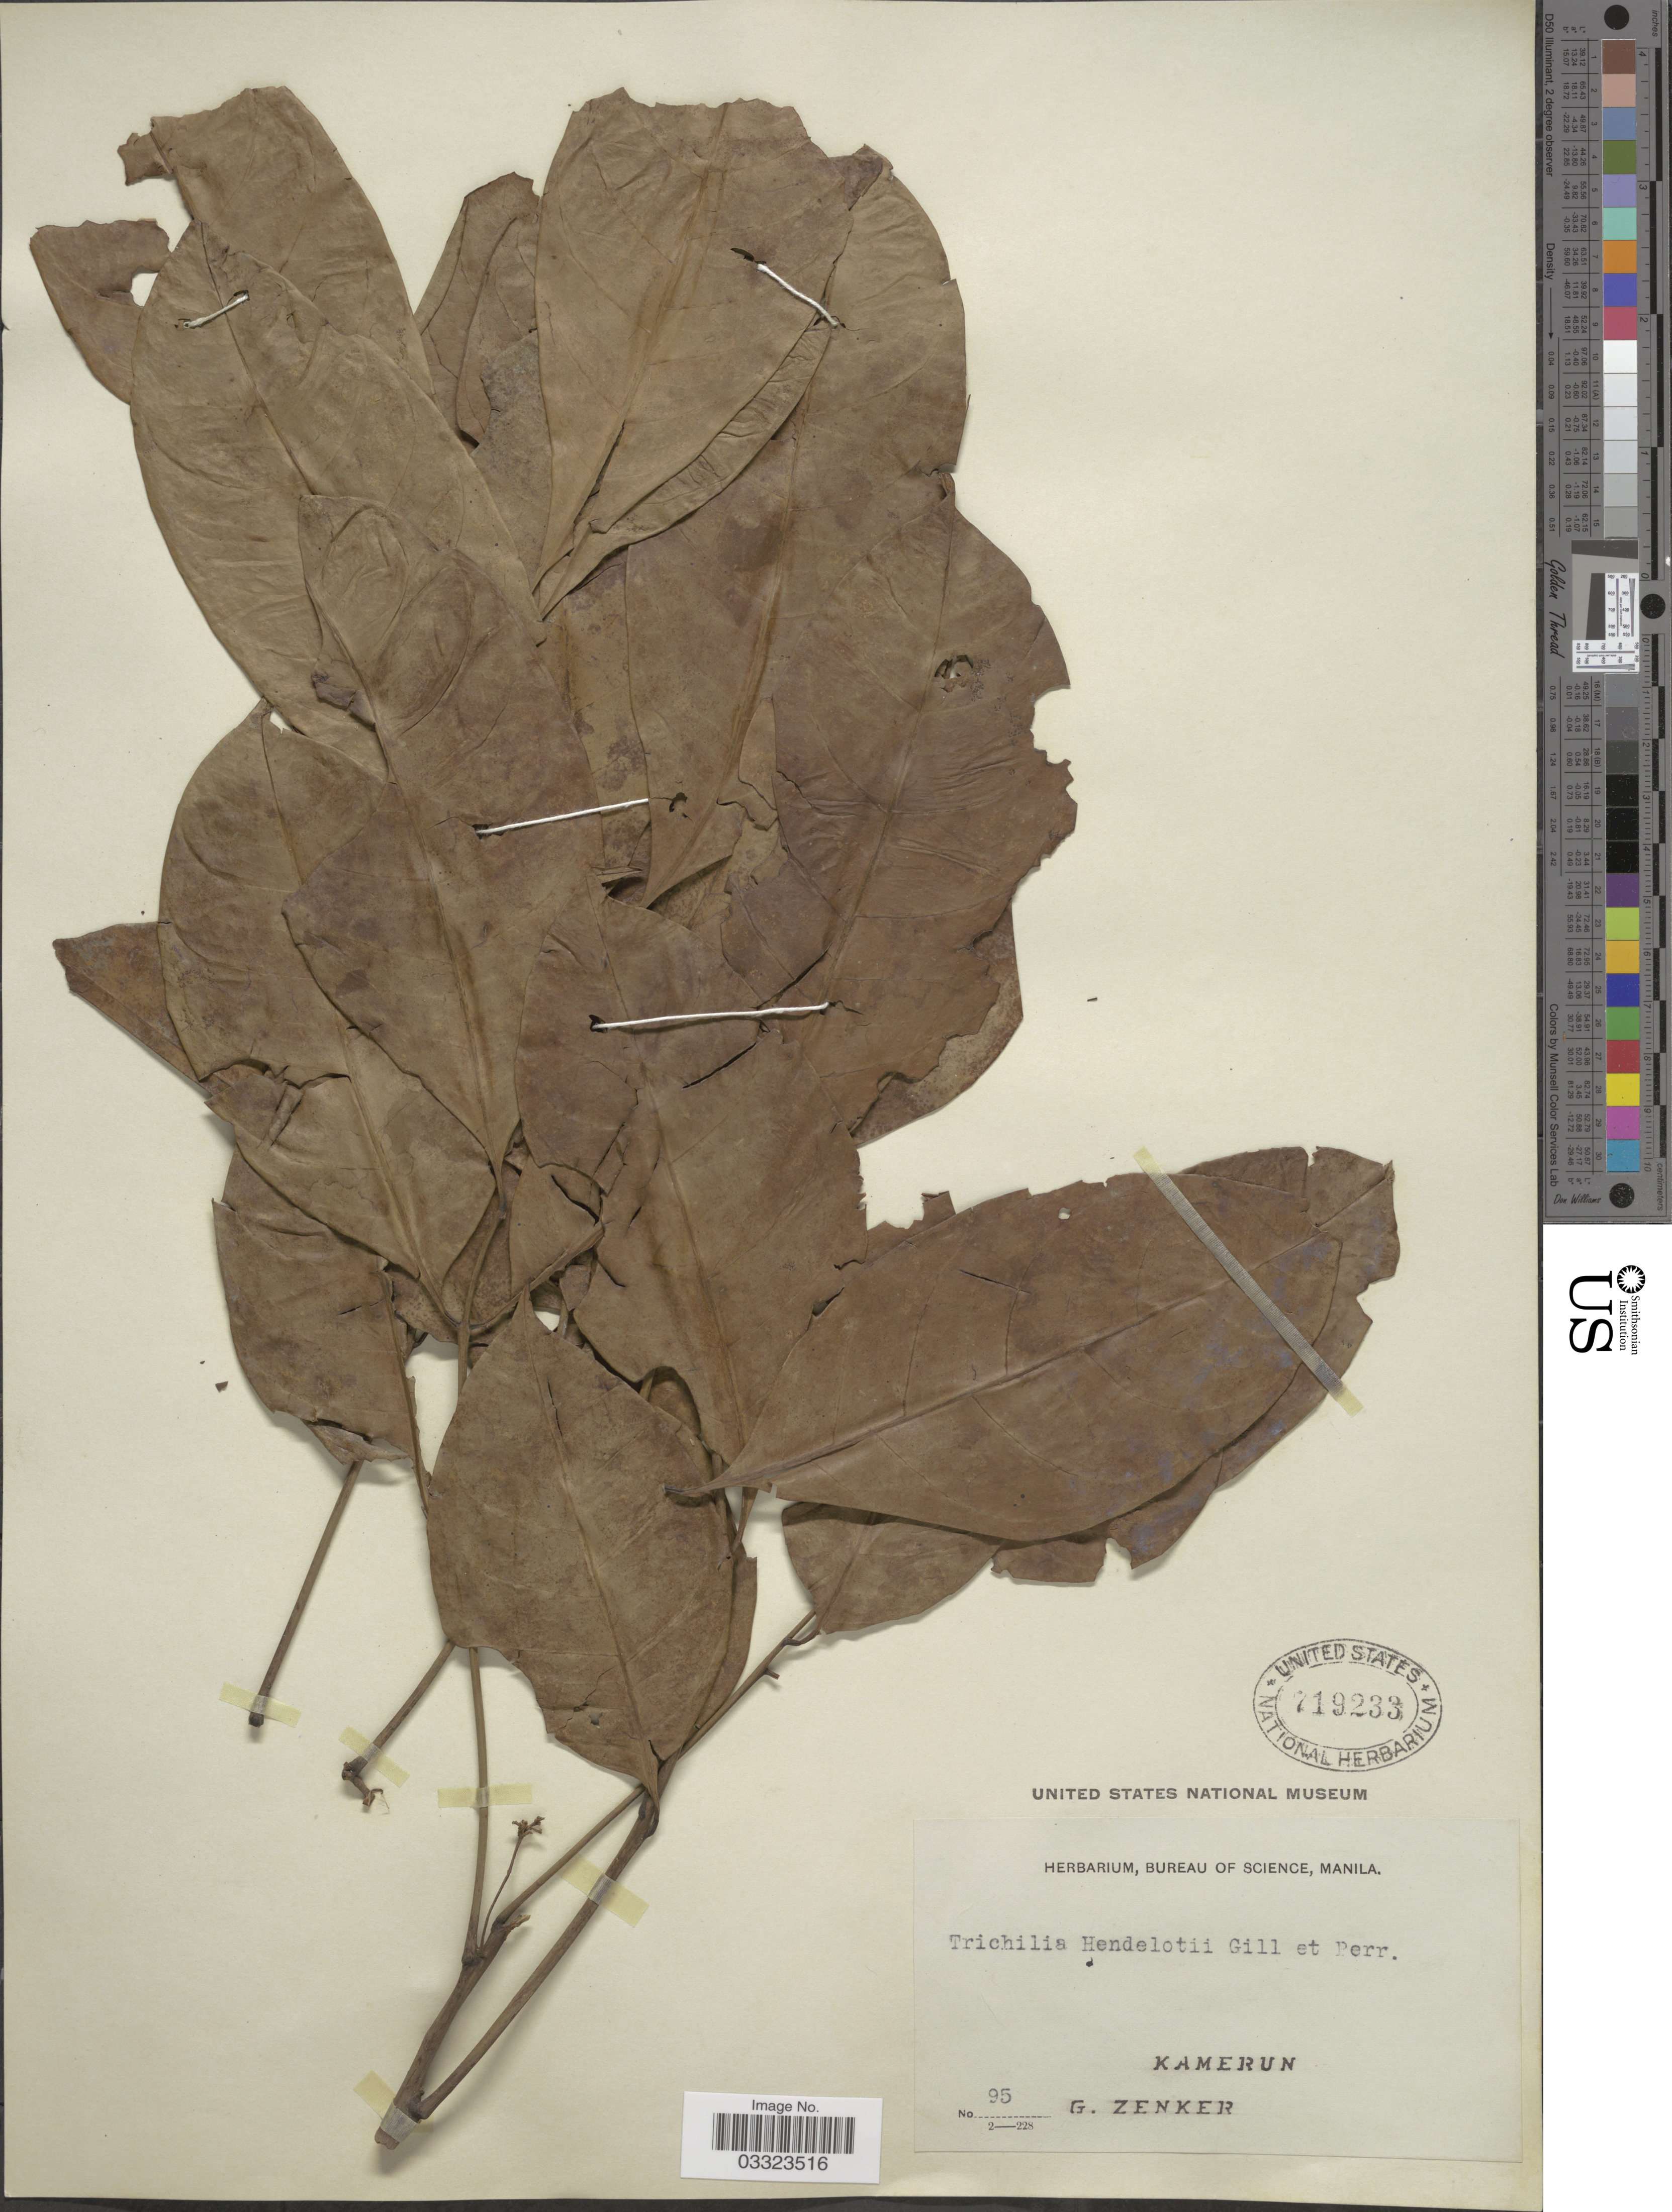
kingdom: Plantae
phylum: Tracheophyta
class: Magnoliopsida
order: Sapindales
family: Meliaceae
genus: Trichilia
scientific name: Trichilia heudelotii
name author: Planch. ex Oliv.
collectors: G. A. Zenker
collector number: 95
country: Cameroon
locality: Kamerun.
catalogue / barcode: US 719233